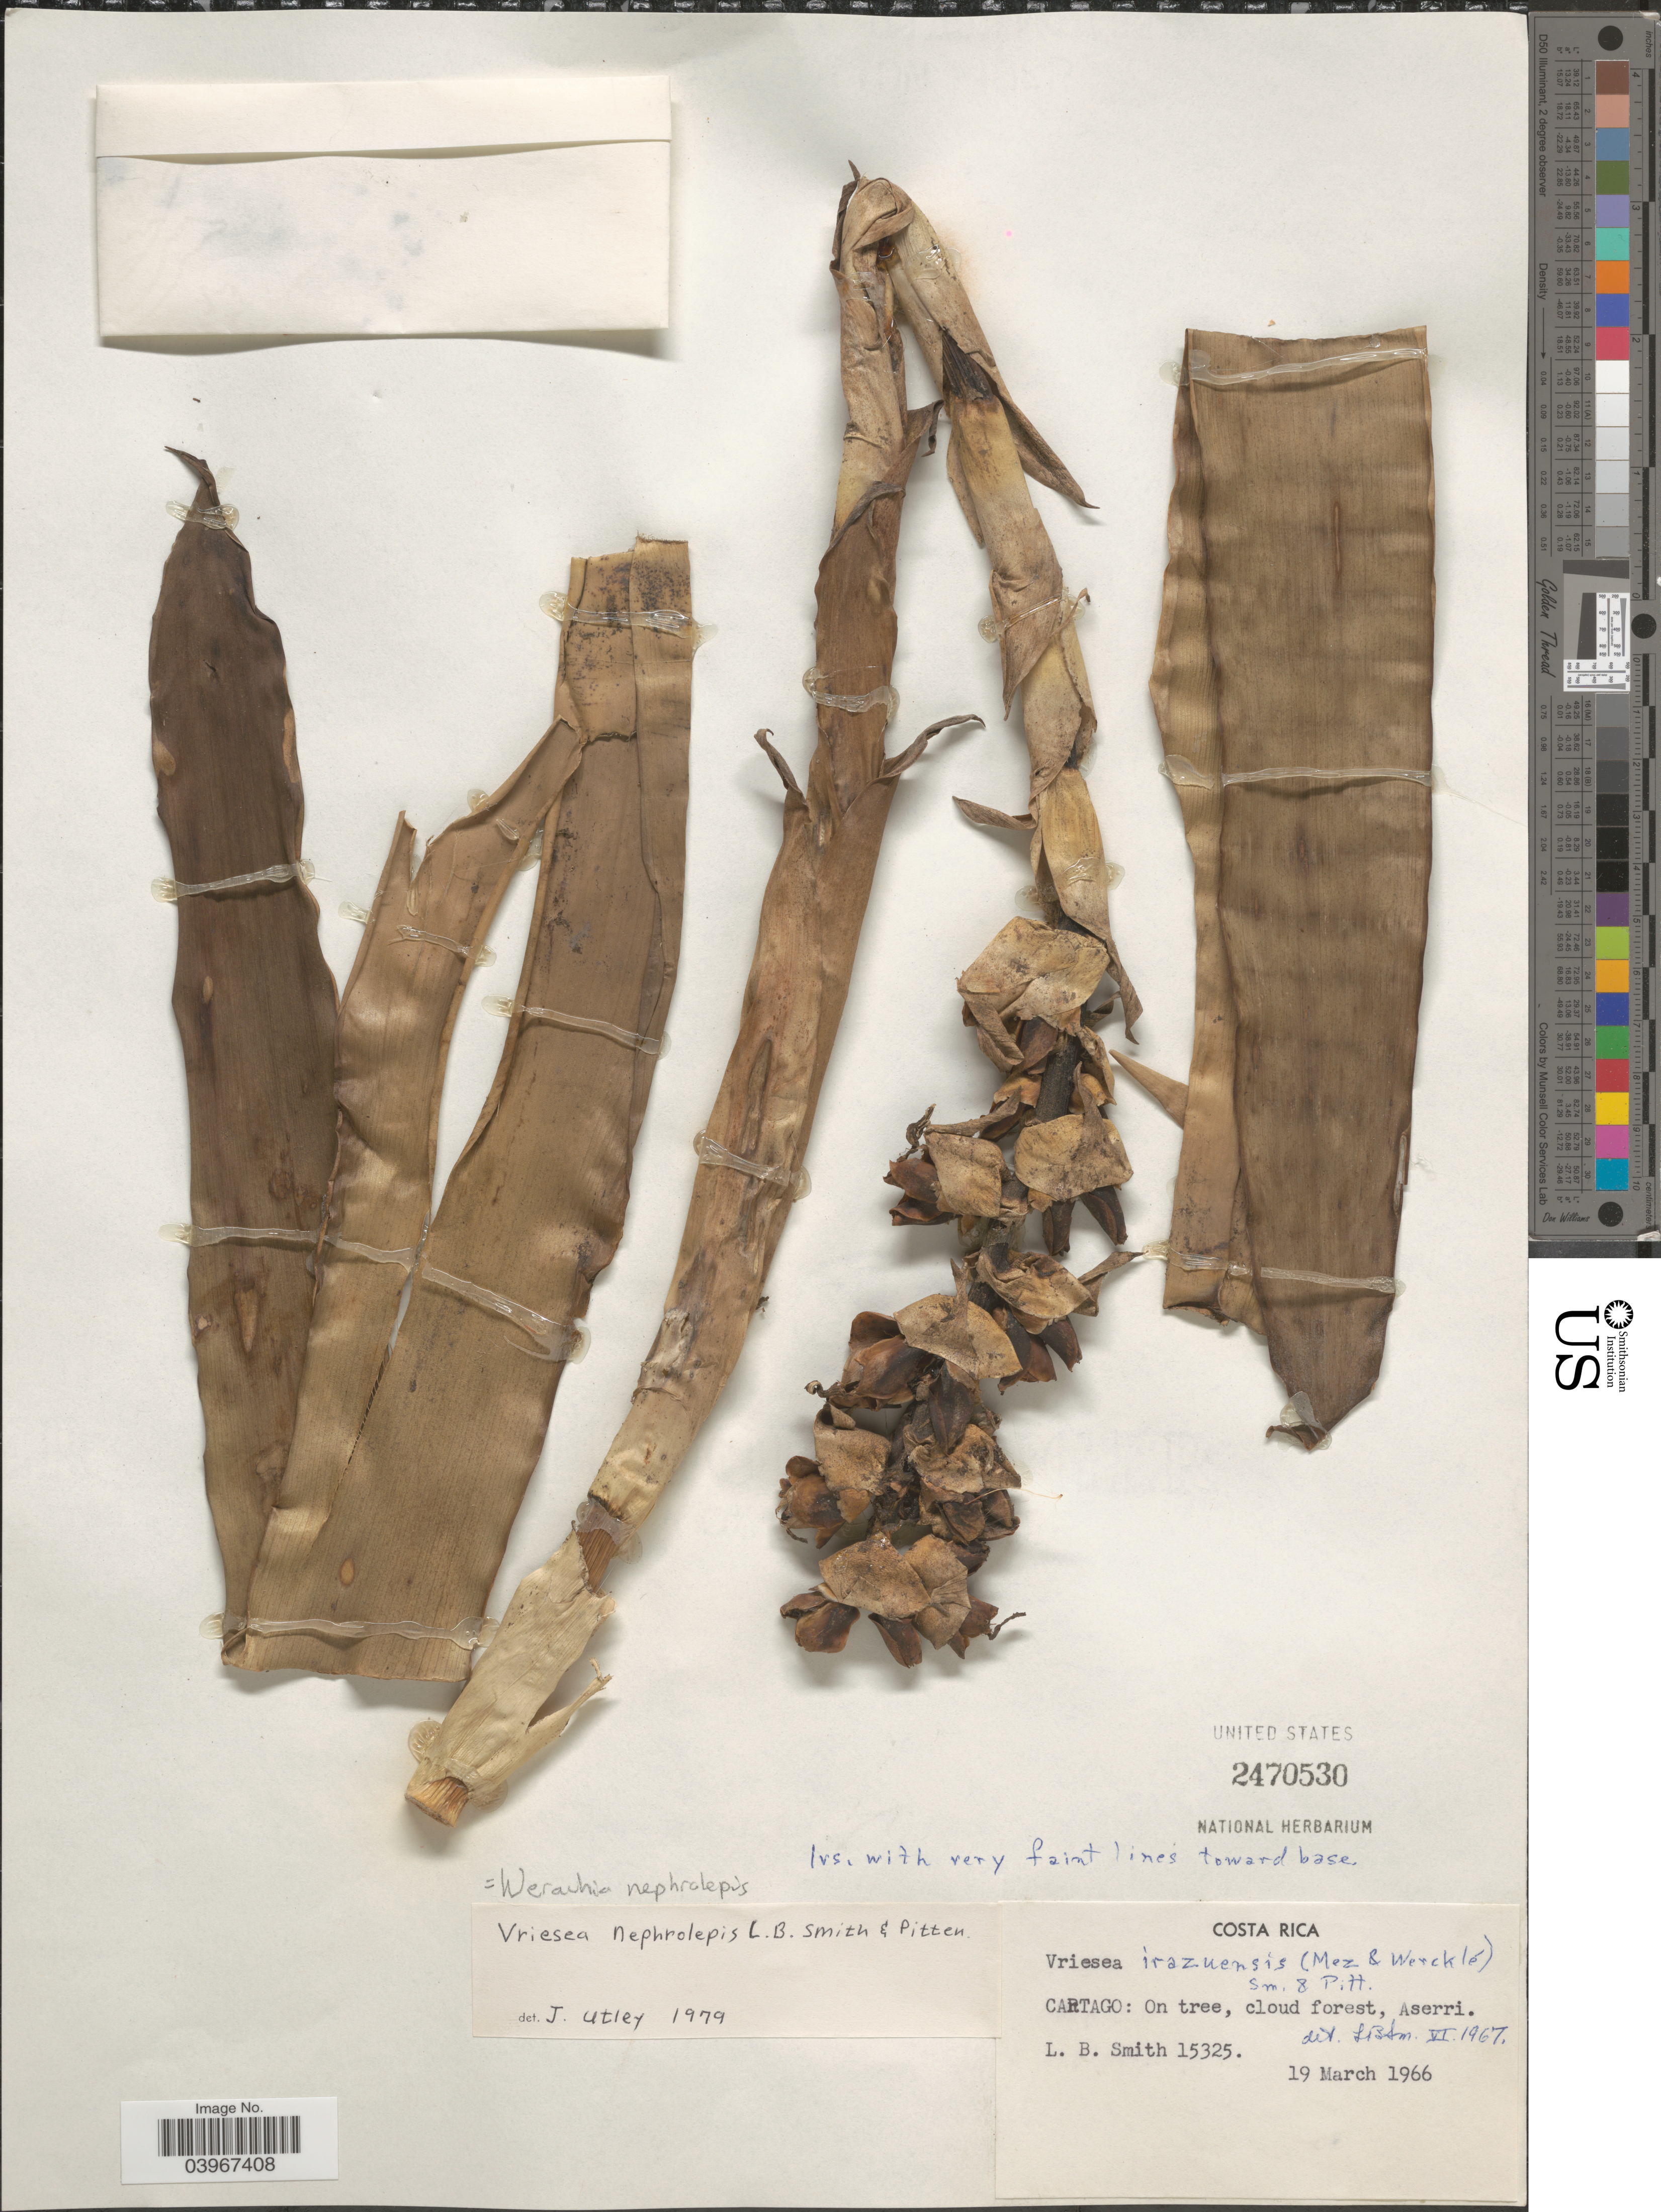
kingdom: Plantae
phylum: Tracheophyta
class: Liliopsida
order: Poales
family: Bromeliaceae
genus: Werauhia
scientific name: Werauhia nephrolepis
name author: (L.B. Sm. & Pittendr.) J.R. Grant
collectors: L. Smith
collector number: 15325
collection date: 1966-03-19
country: Costa Rica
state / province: Cartago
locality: On tree, cloud forest, Aserri.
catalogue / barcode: US 2470530